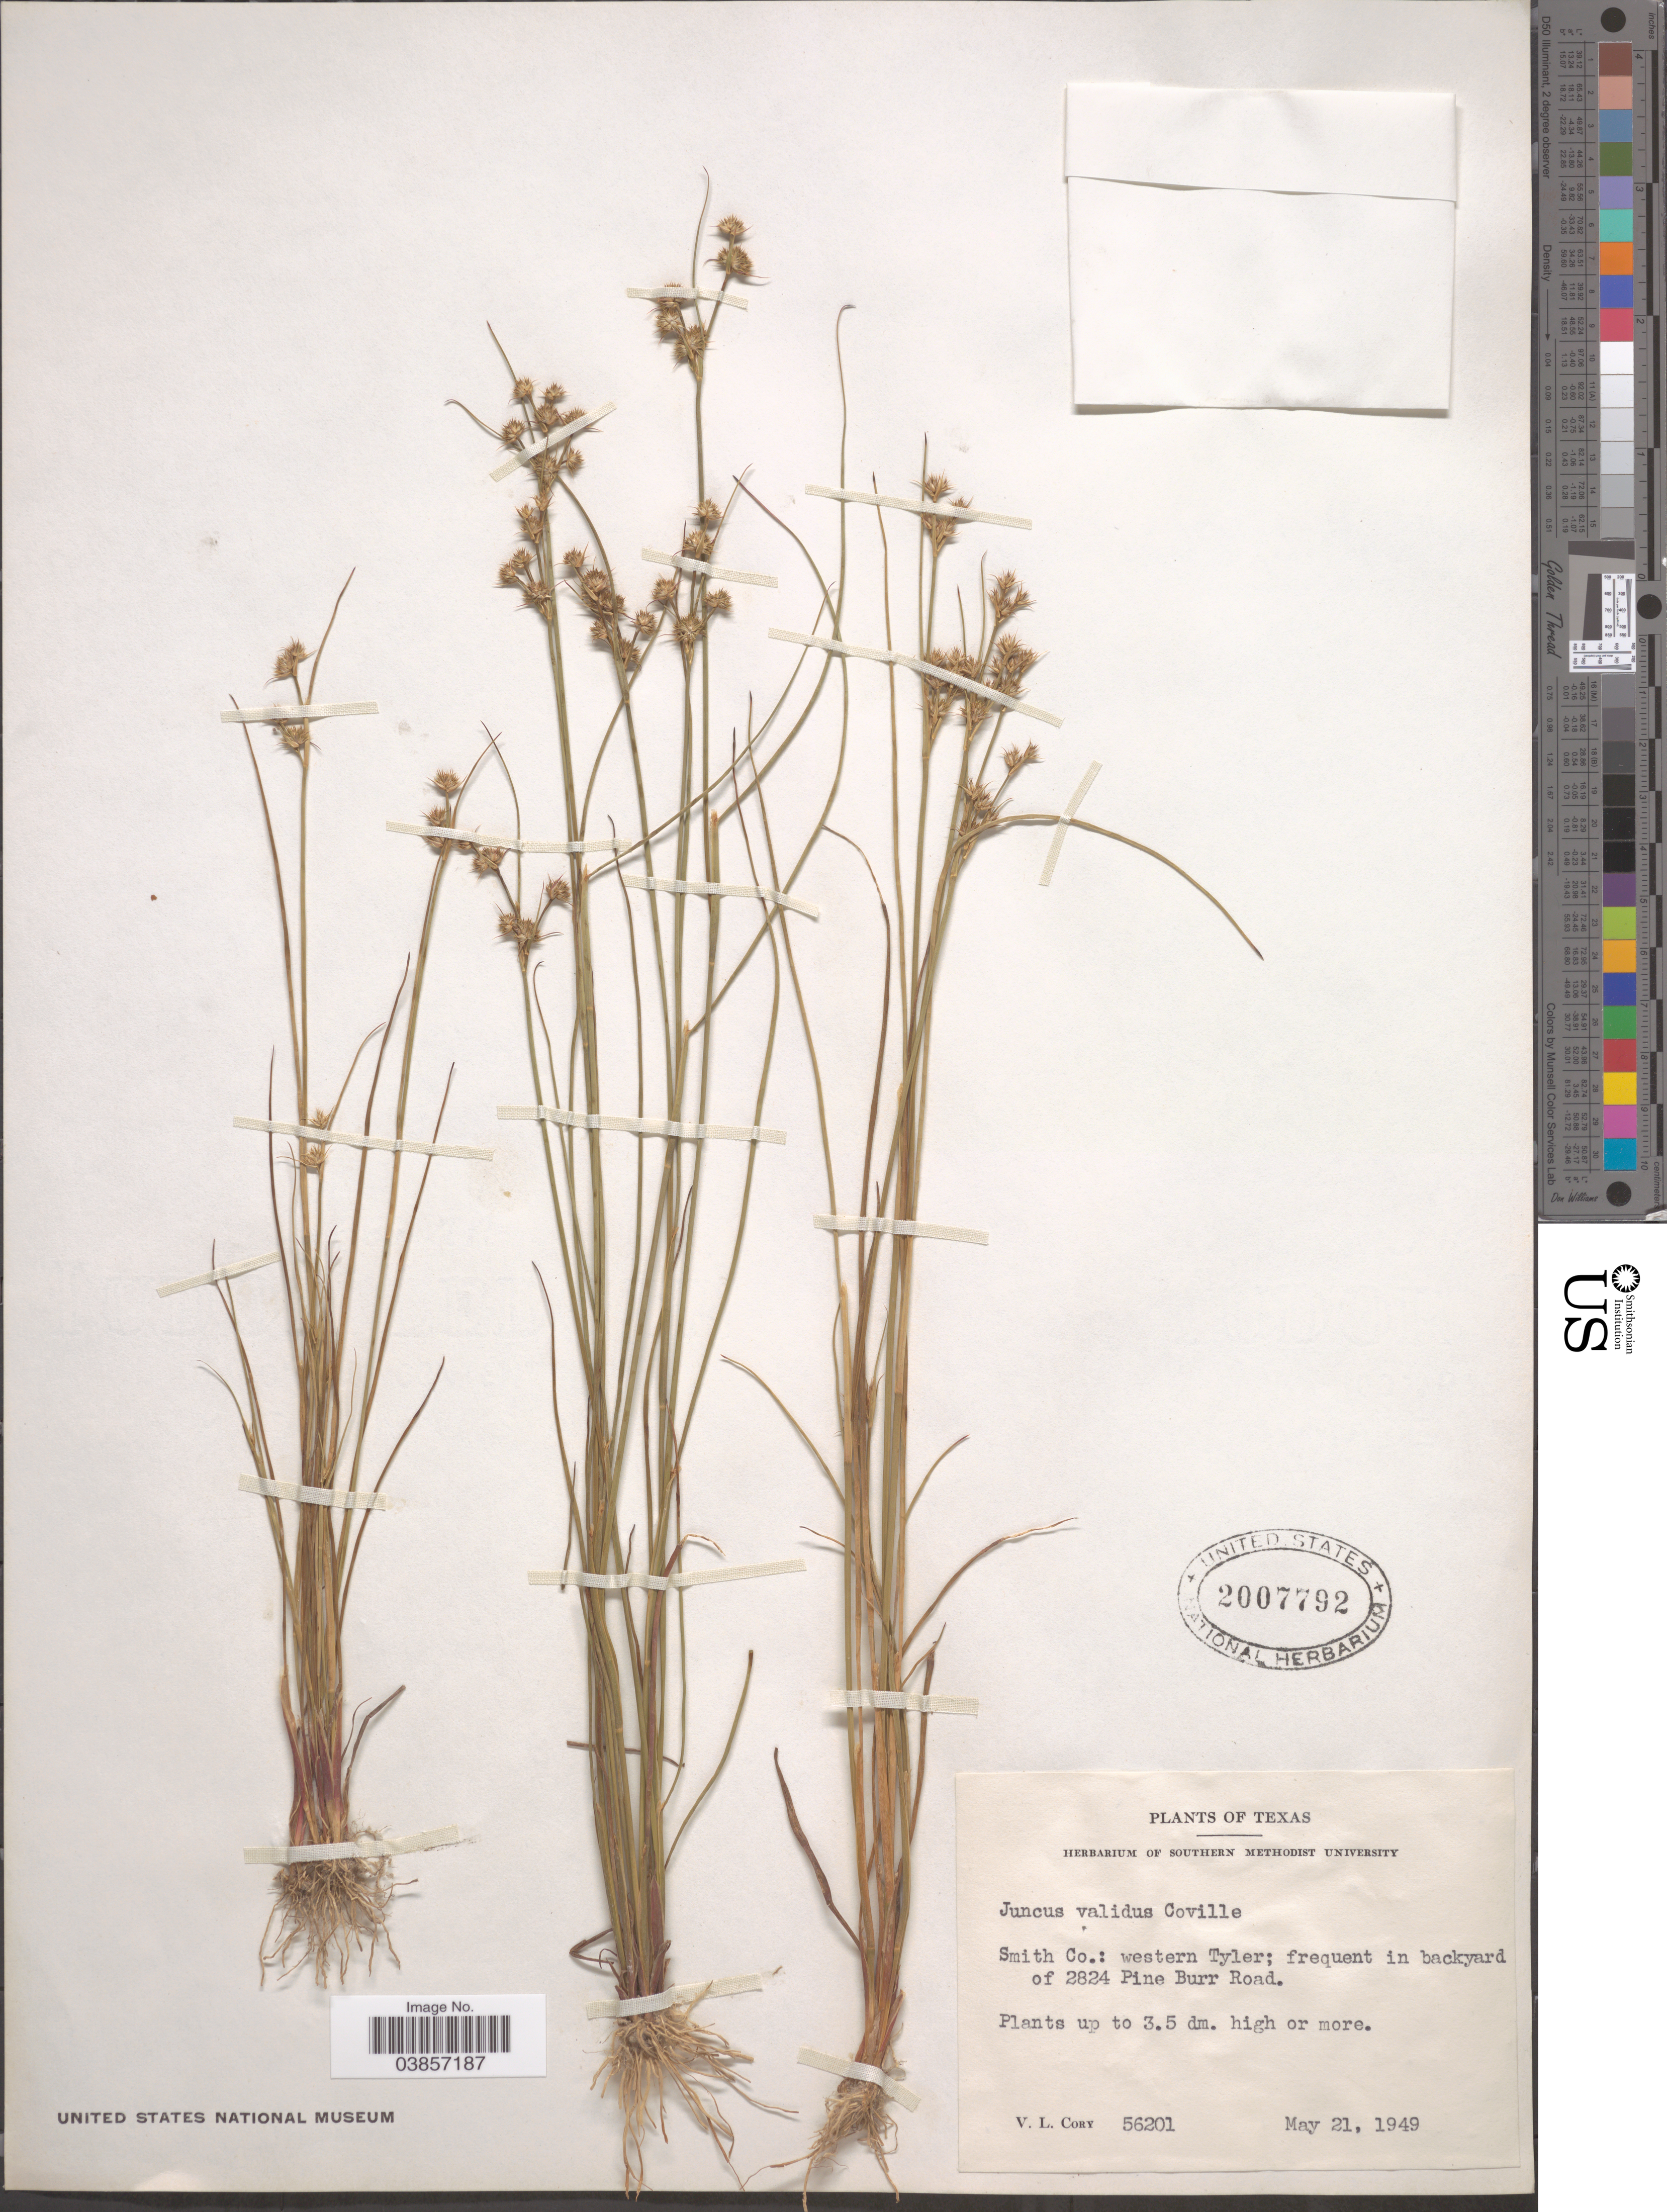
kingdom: Plantae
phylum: Tracheophyta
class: Liliopsida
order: Poales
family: Juncaceae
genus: Juncus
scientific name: Juncus scirpoides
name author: Lam.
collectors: V. Cory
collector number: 56201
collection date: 1949-05-21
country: United States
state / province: Texas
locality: Smith Co.: western Tyler; frequent in backyard of 2824 Pine Burr Road.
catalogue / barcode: US 2007792